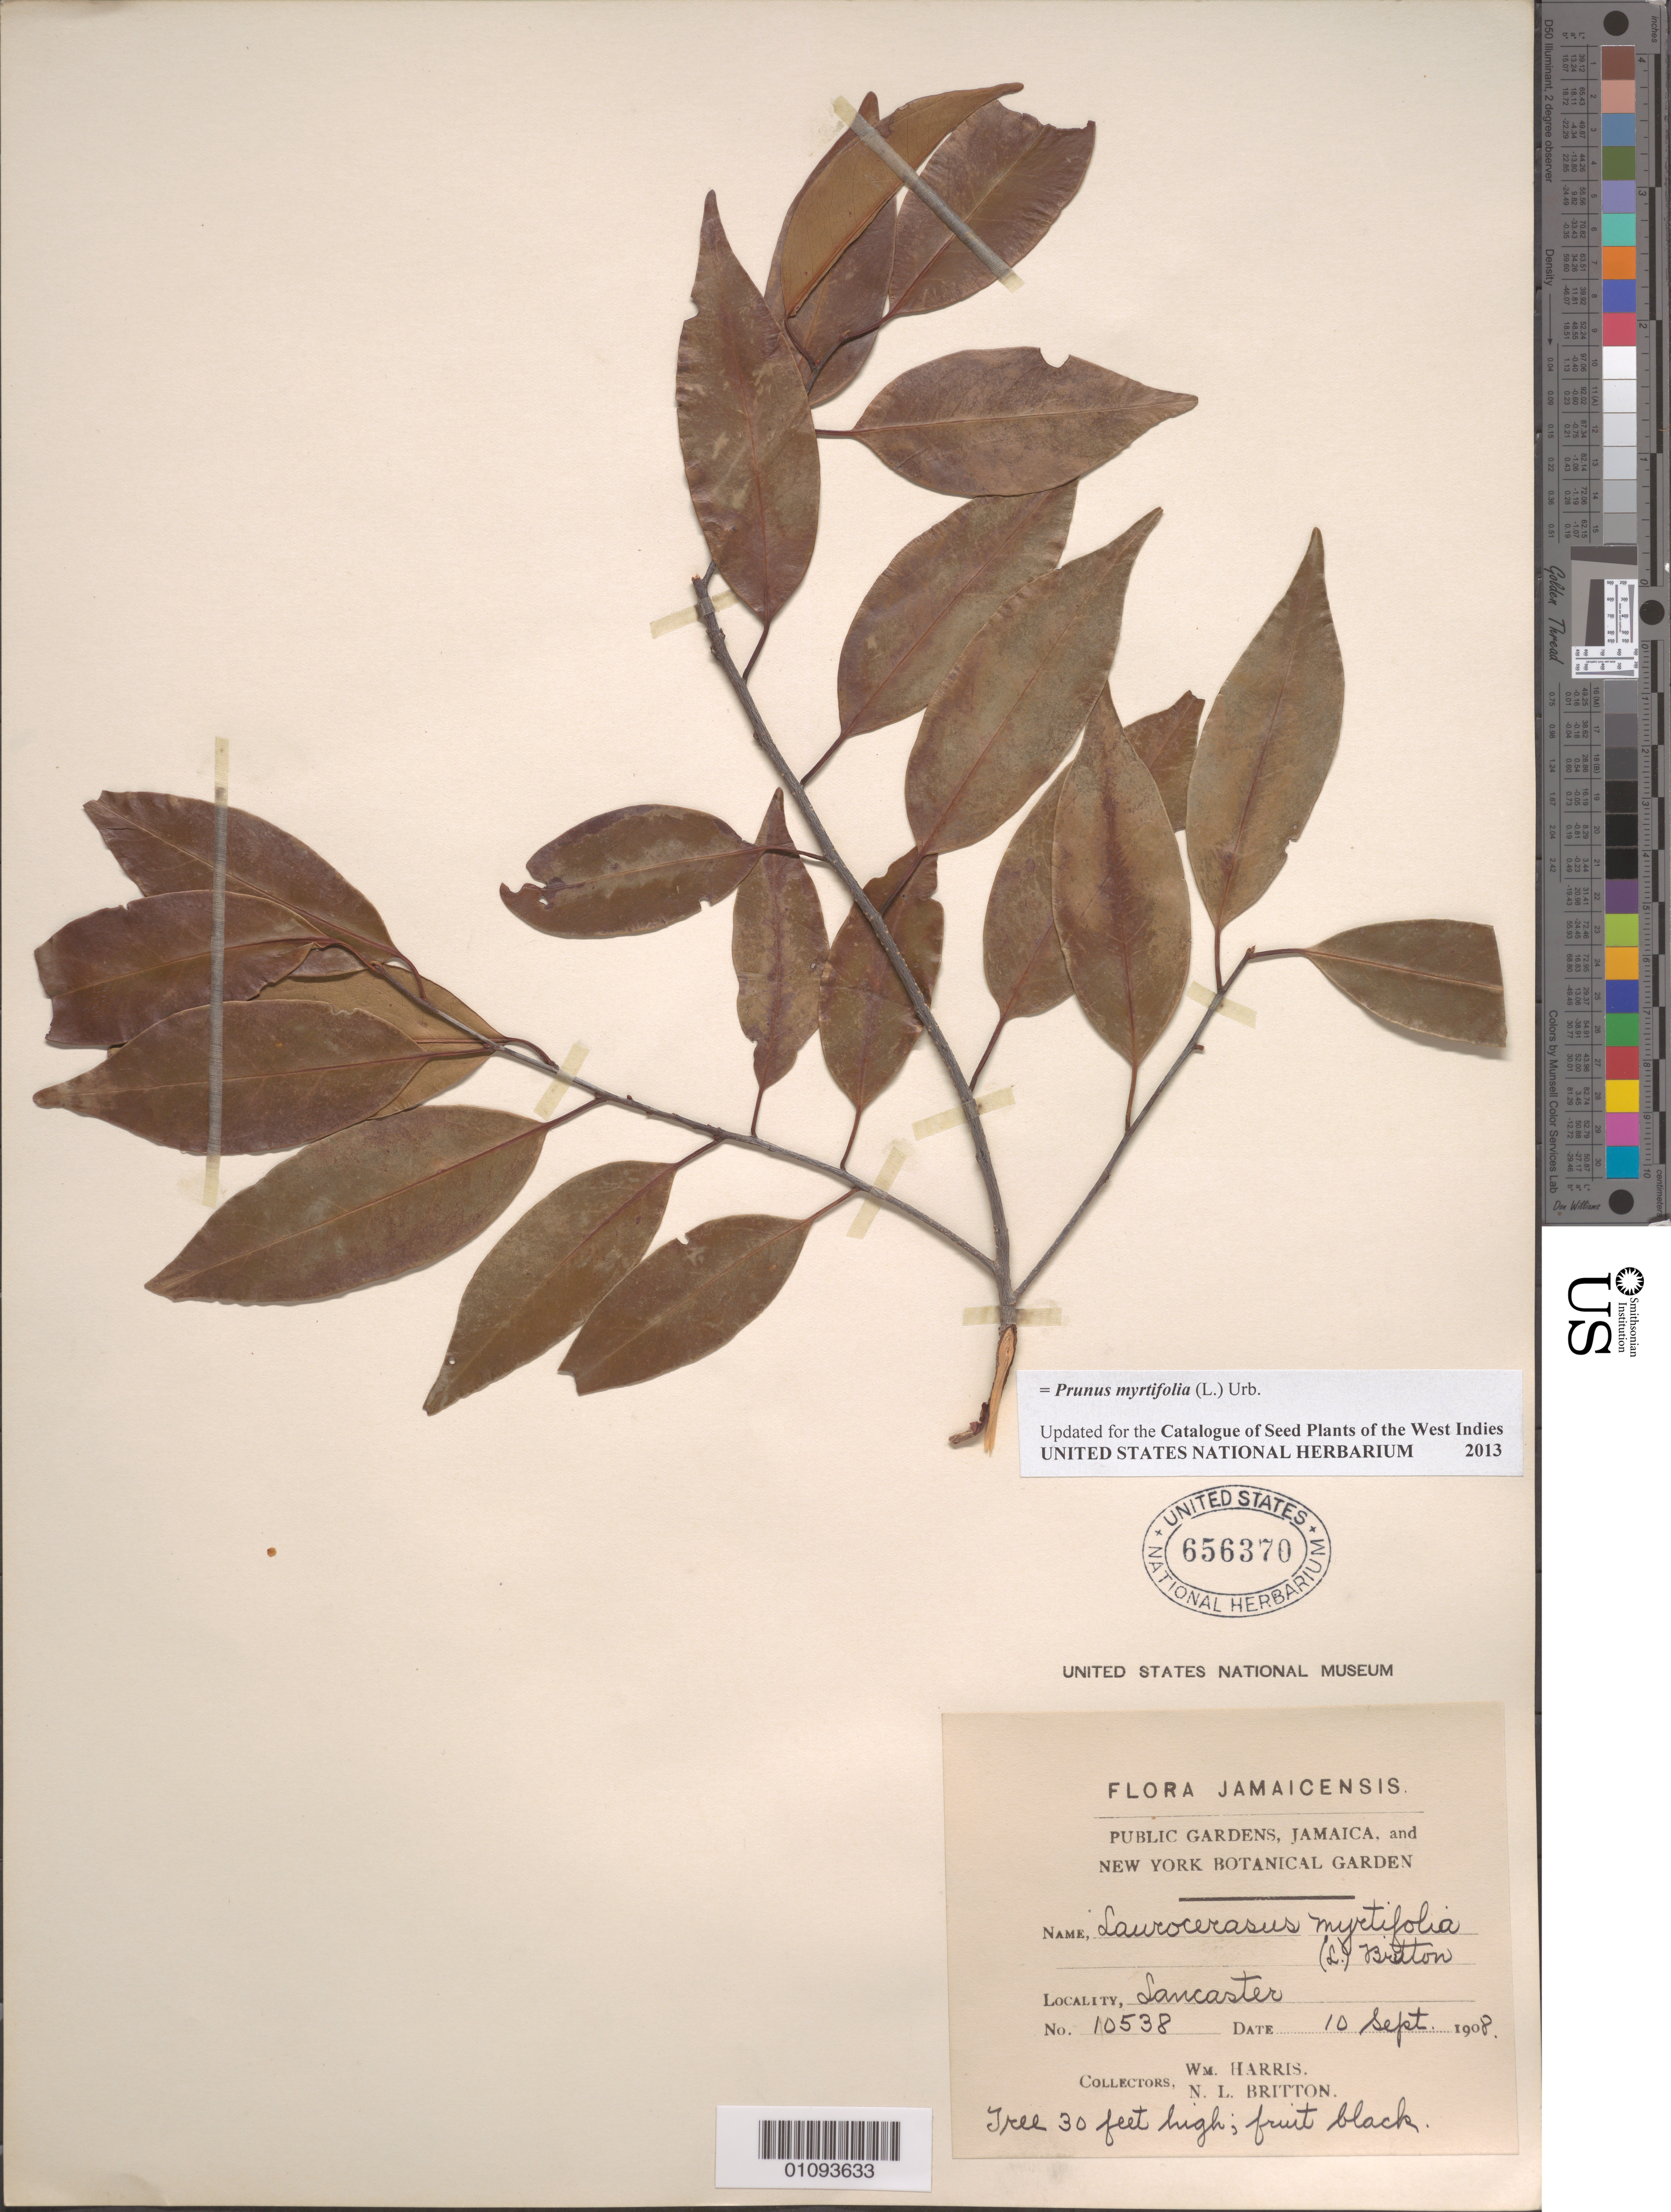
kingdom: Plantae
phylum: Tracheophyta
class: Magnoliopsida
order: Rosales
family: Rosaceae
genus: Prunus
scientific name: Prunus myrtifolia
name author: (L.) Urb.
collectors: W. Harris & N. Britton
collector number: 10538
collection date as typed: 10 Sep 1908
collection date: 1908-09-10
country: Jamaica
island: Jamaica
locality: Lancaster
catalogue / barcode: US 656370